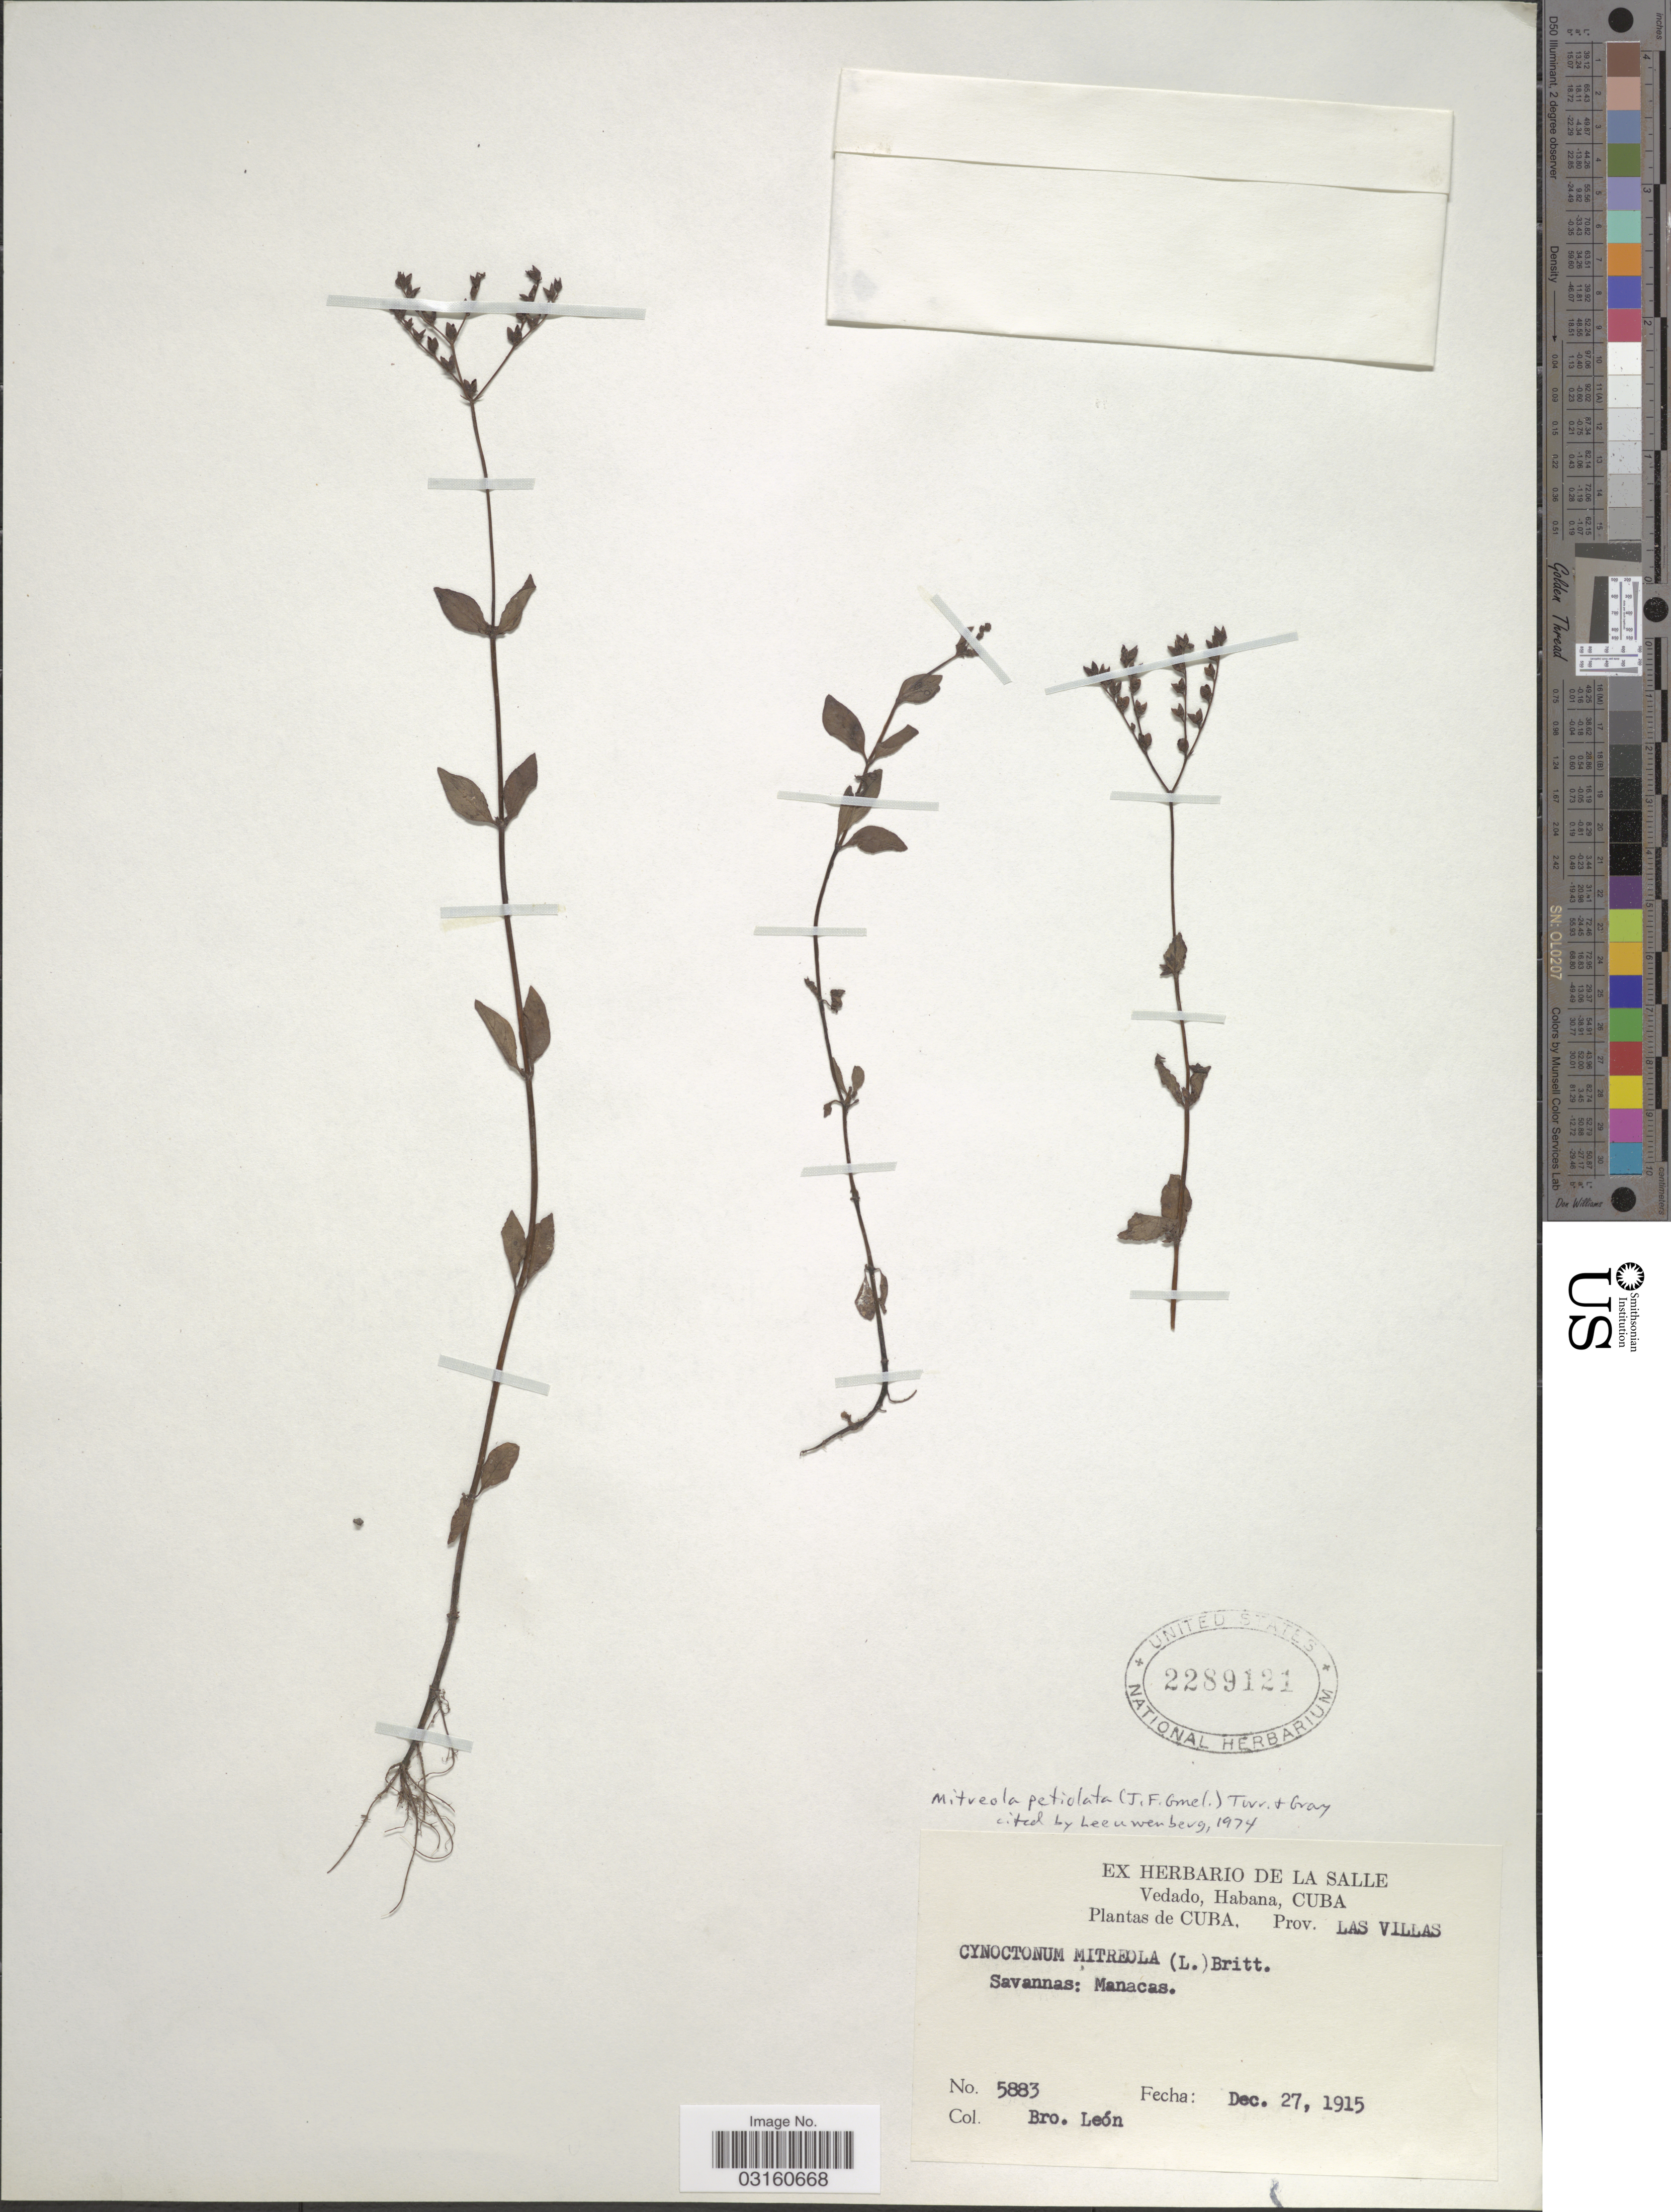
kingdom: Plantae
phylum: Tracheophyta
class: Magnoliopsida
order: Gentianales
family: Loganiaceae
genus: Mitreola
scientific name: Mitreola petiolata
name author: (J.F. Gmel.) Torr. & A. Gray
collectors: Bro. León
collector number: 5883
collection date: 1915-12-27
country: Cuba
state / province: Las Villas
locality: Prov. Las Villas. Savannas: Manacas.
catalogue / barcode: US 2289121